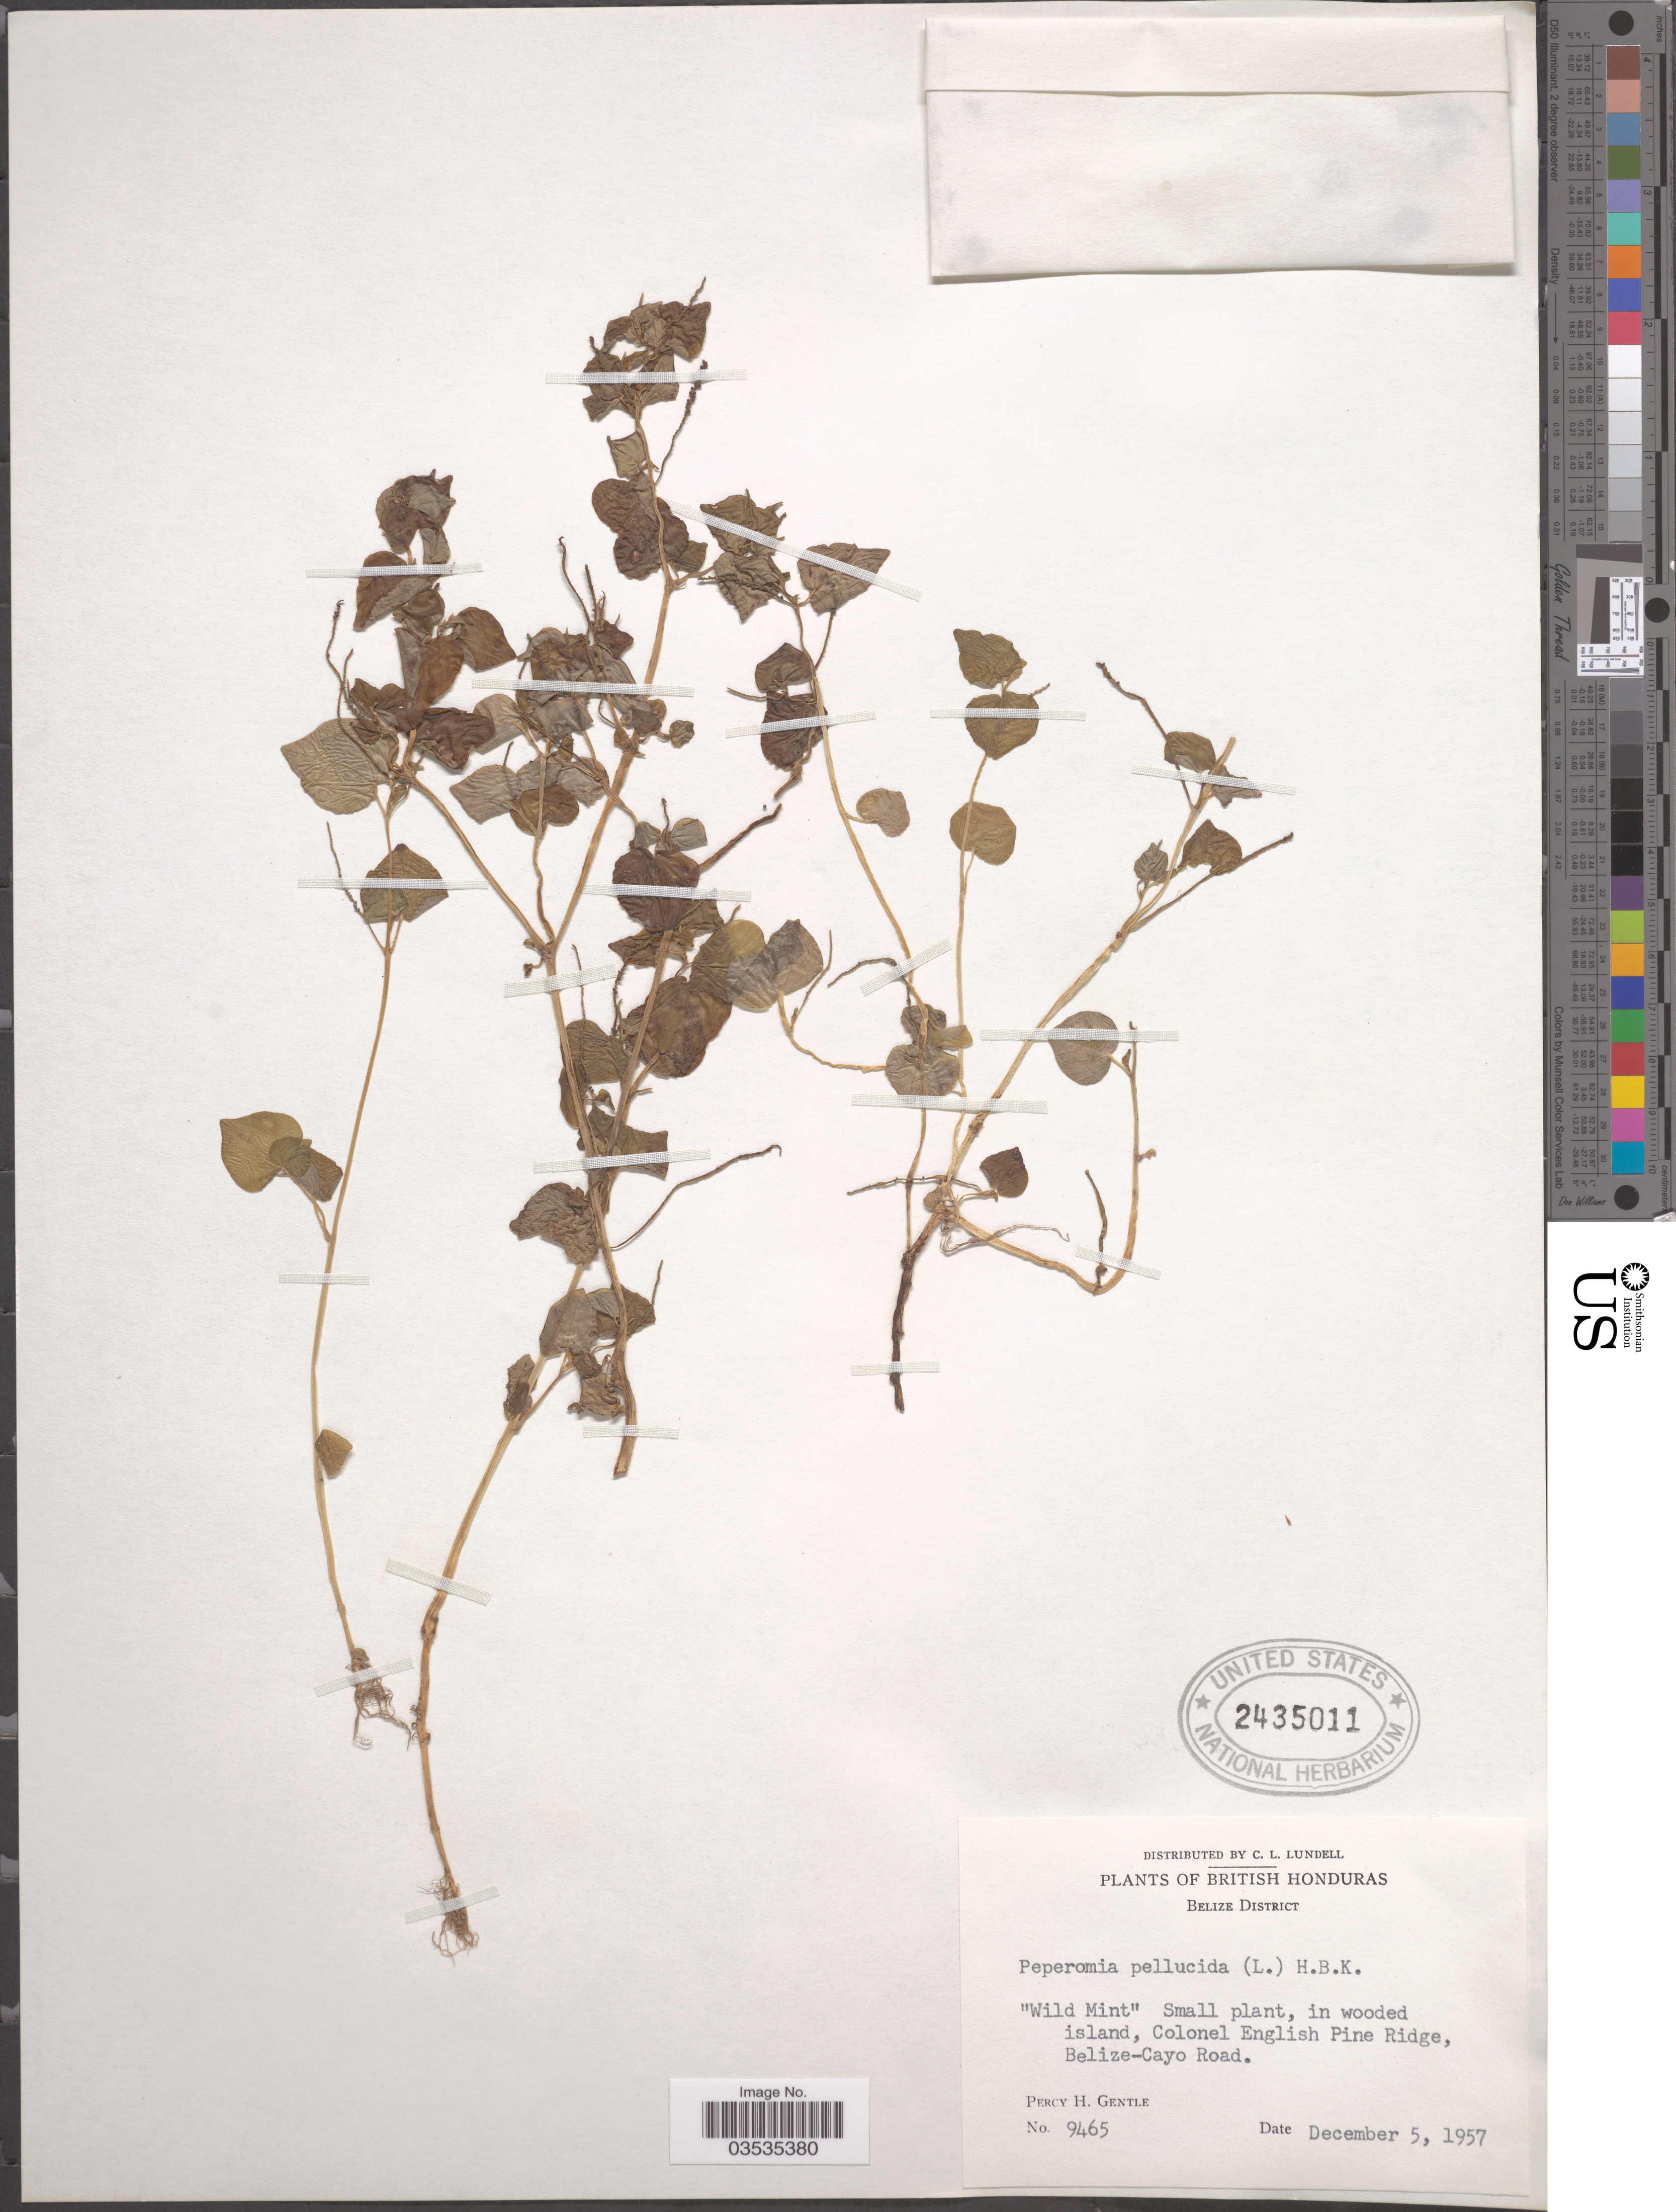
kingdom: Plantae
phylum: Tracheophyta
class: Magnoliopsida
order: Piperales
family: Piperaceae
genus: Peperomia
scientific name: Peperomia pellucida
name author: (L.) Kunth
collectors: P. H. Gentle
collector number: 9465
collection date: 1957-12-05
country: Belize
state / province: Belize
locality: British Honduras, Belize District. Colonel English Pine Ridge, Belize-Cayo Road.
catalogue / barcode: US 2435011